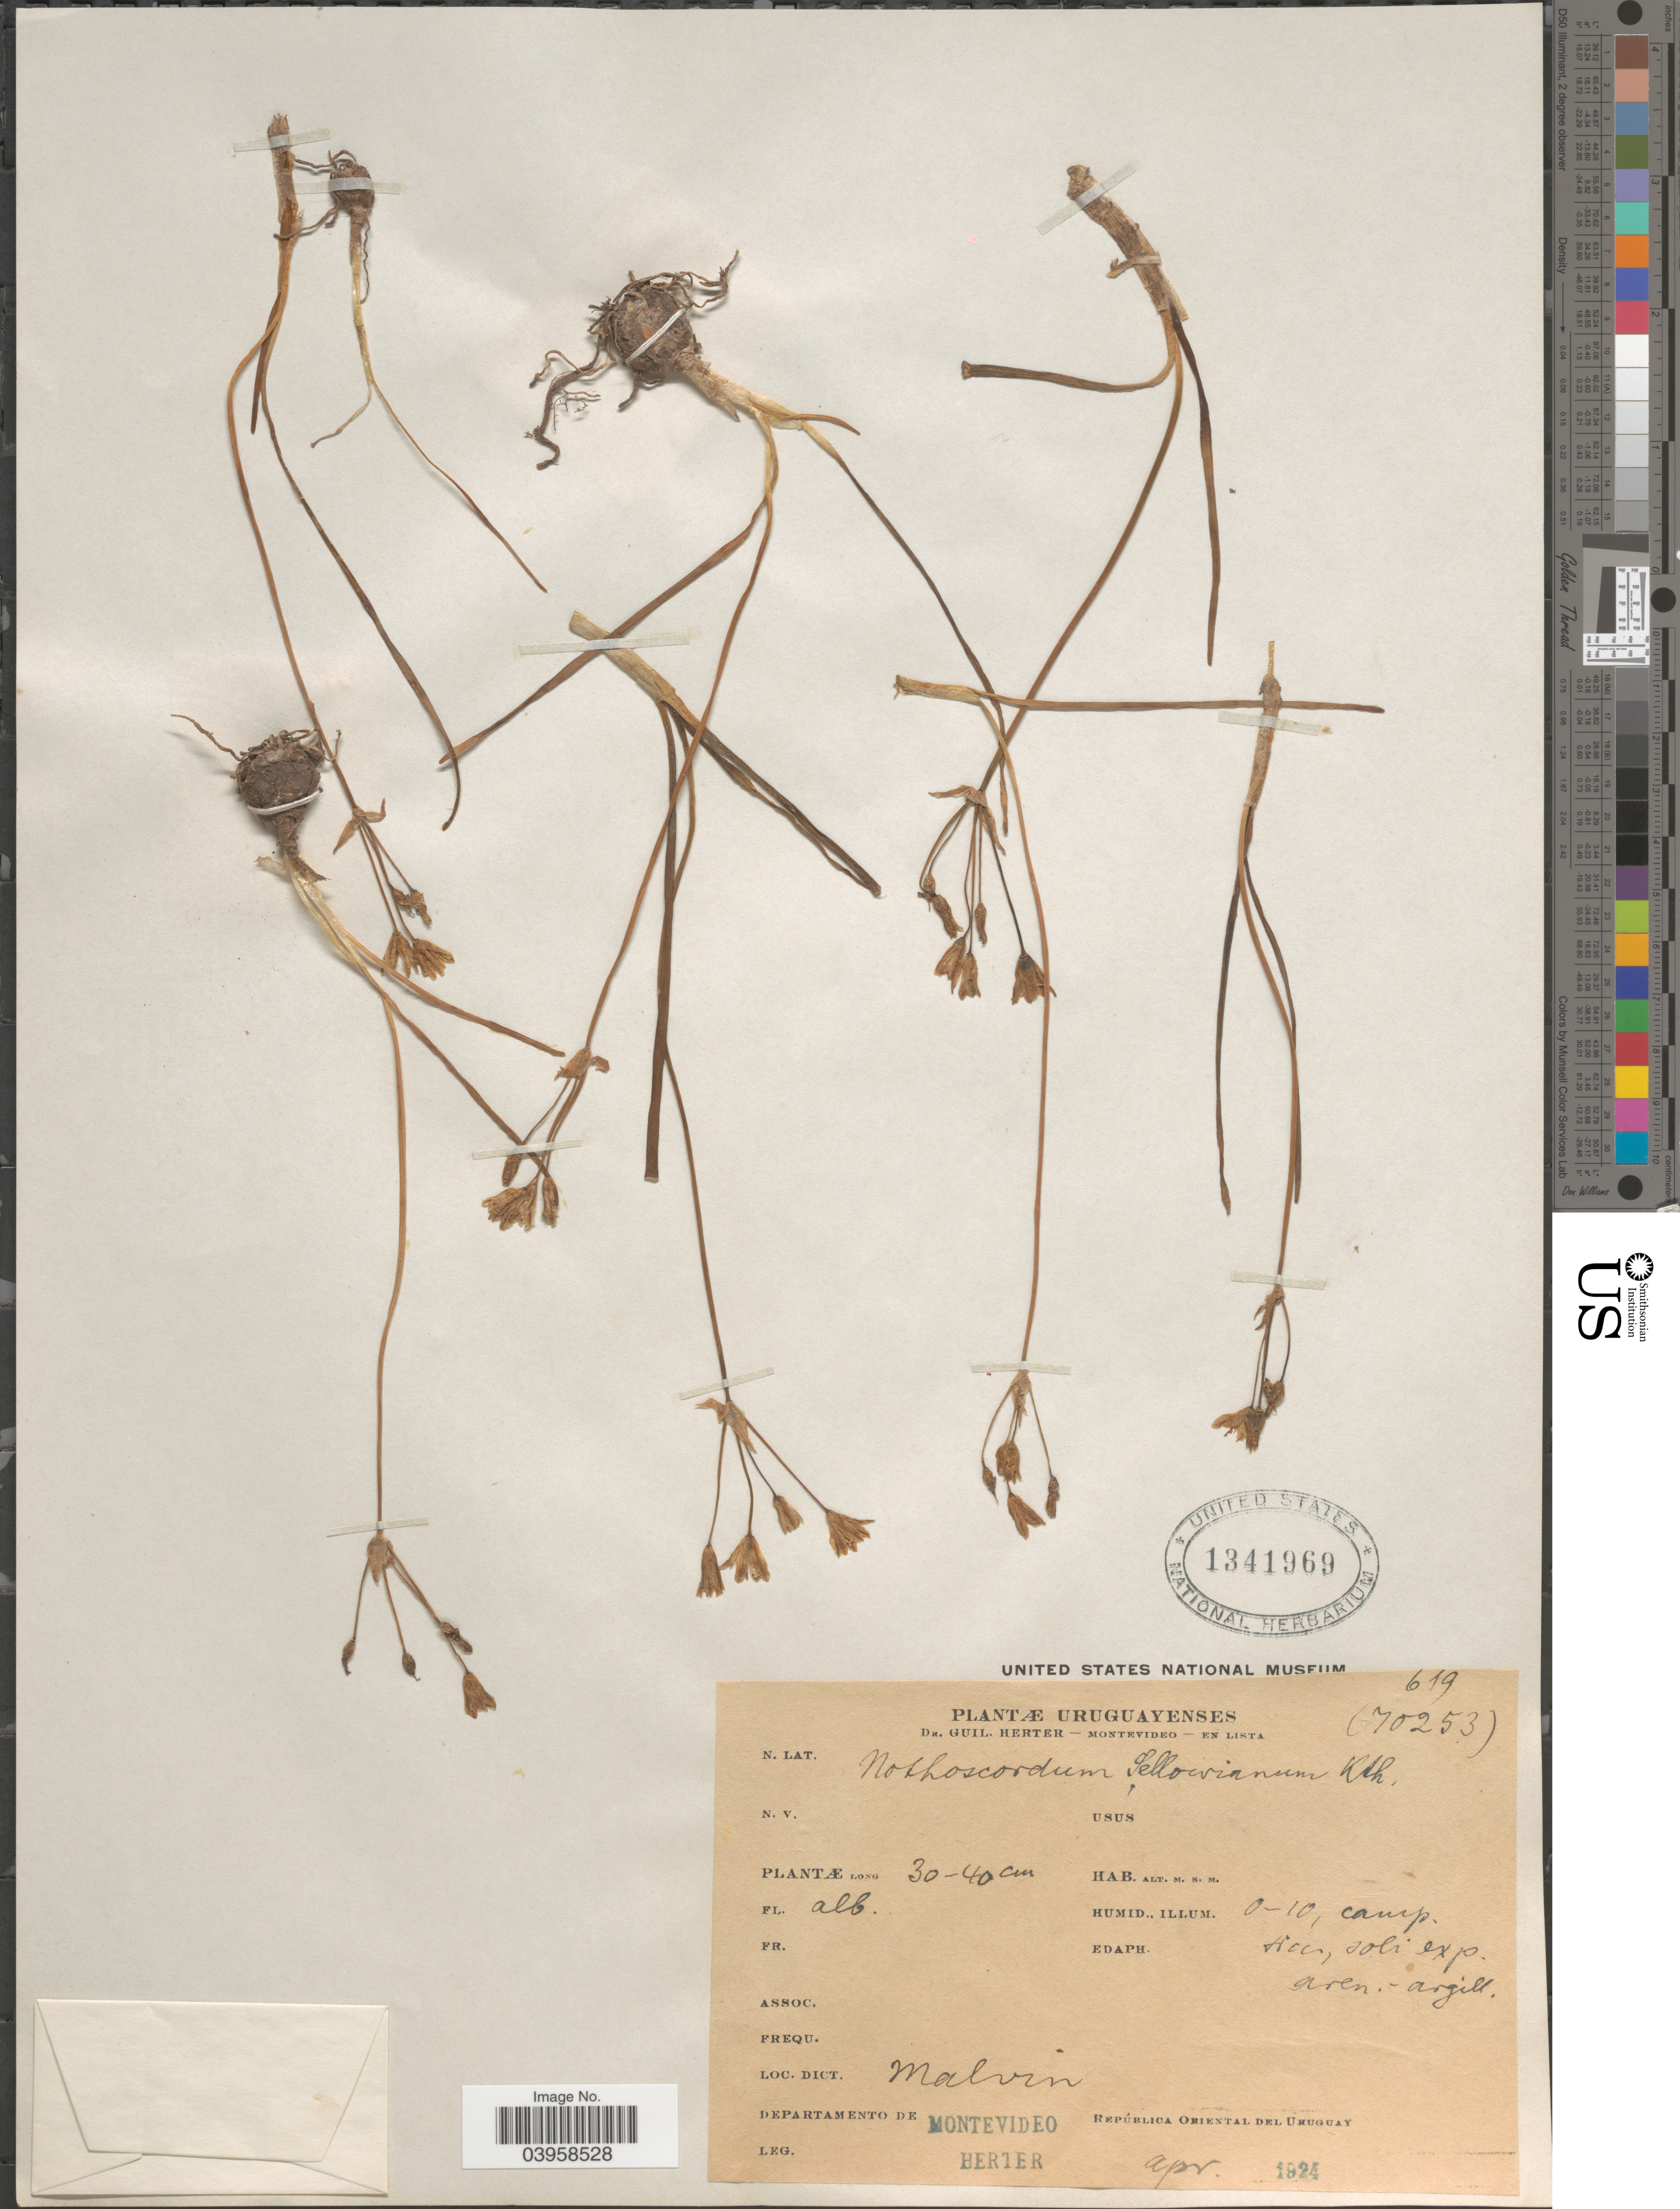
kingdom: Plantae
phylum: Tracheophyta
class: Liliopsida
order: Asparagales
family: Amaryllidaceae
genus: Nothoscordum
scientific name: Nothoscordum sellowianum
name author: Kunth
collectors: G. Herter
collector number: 619(70253)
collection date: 1924-04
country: Uruguay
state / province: Montevideo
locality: Loc. Dict. Malvin. Departamento de Montevideo. República Oriental del Uruguay.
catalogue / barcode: US 1341969